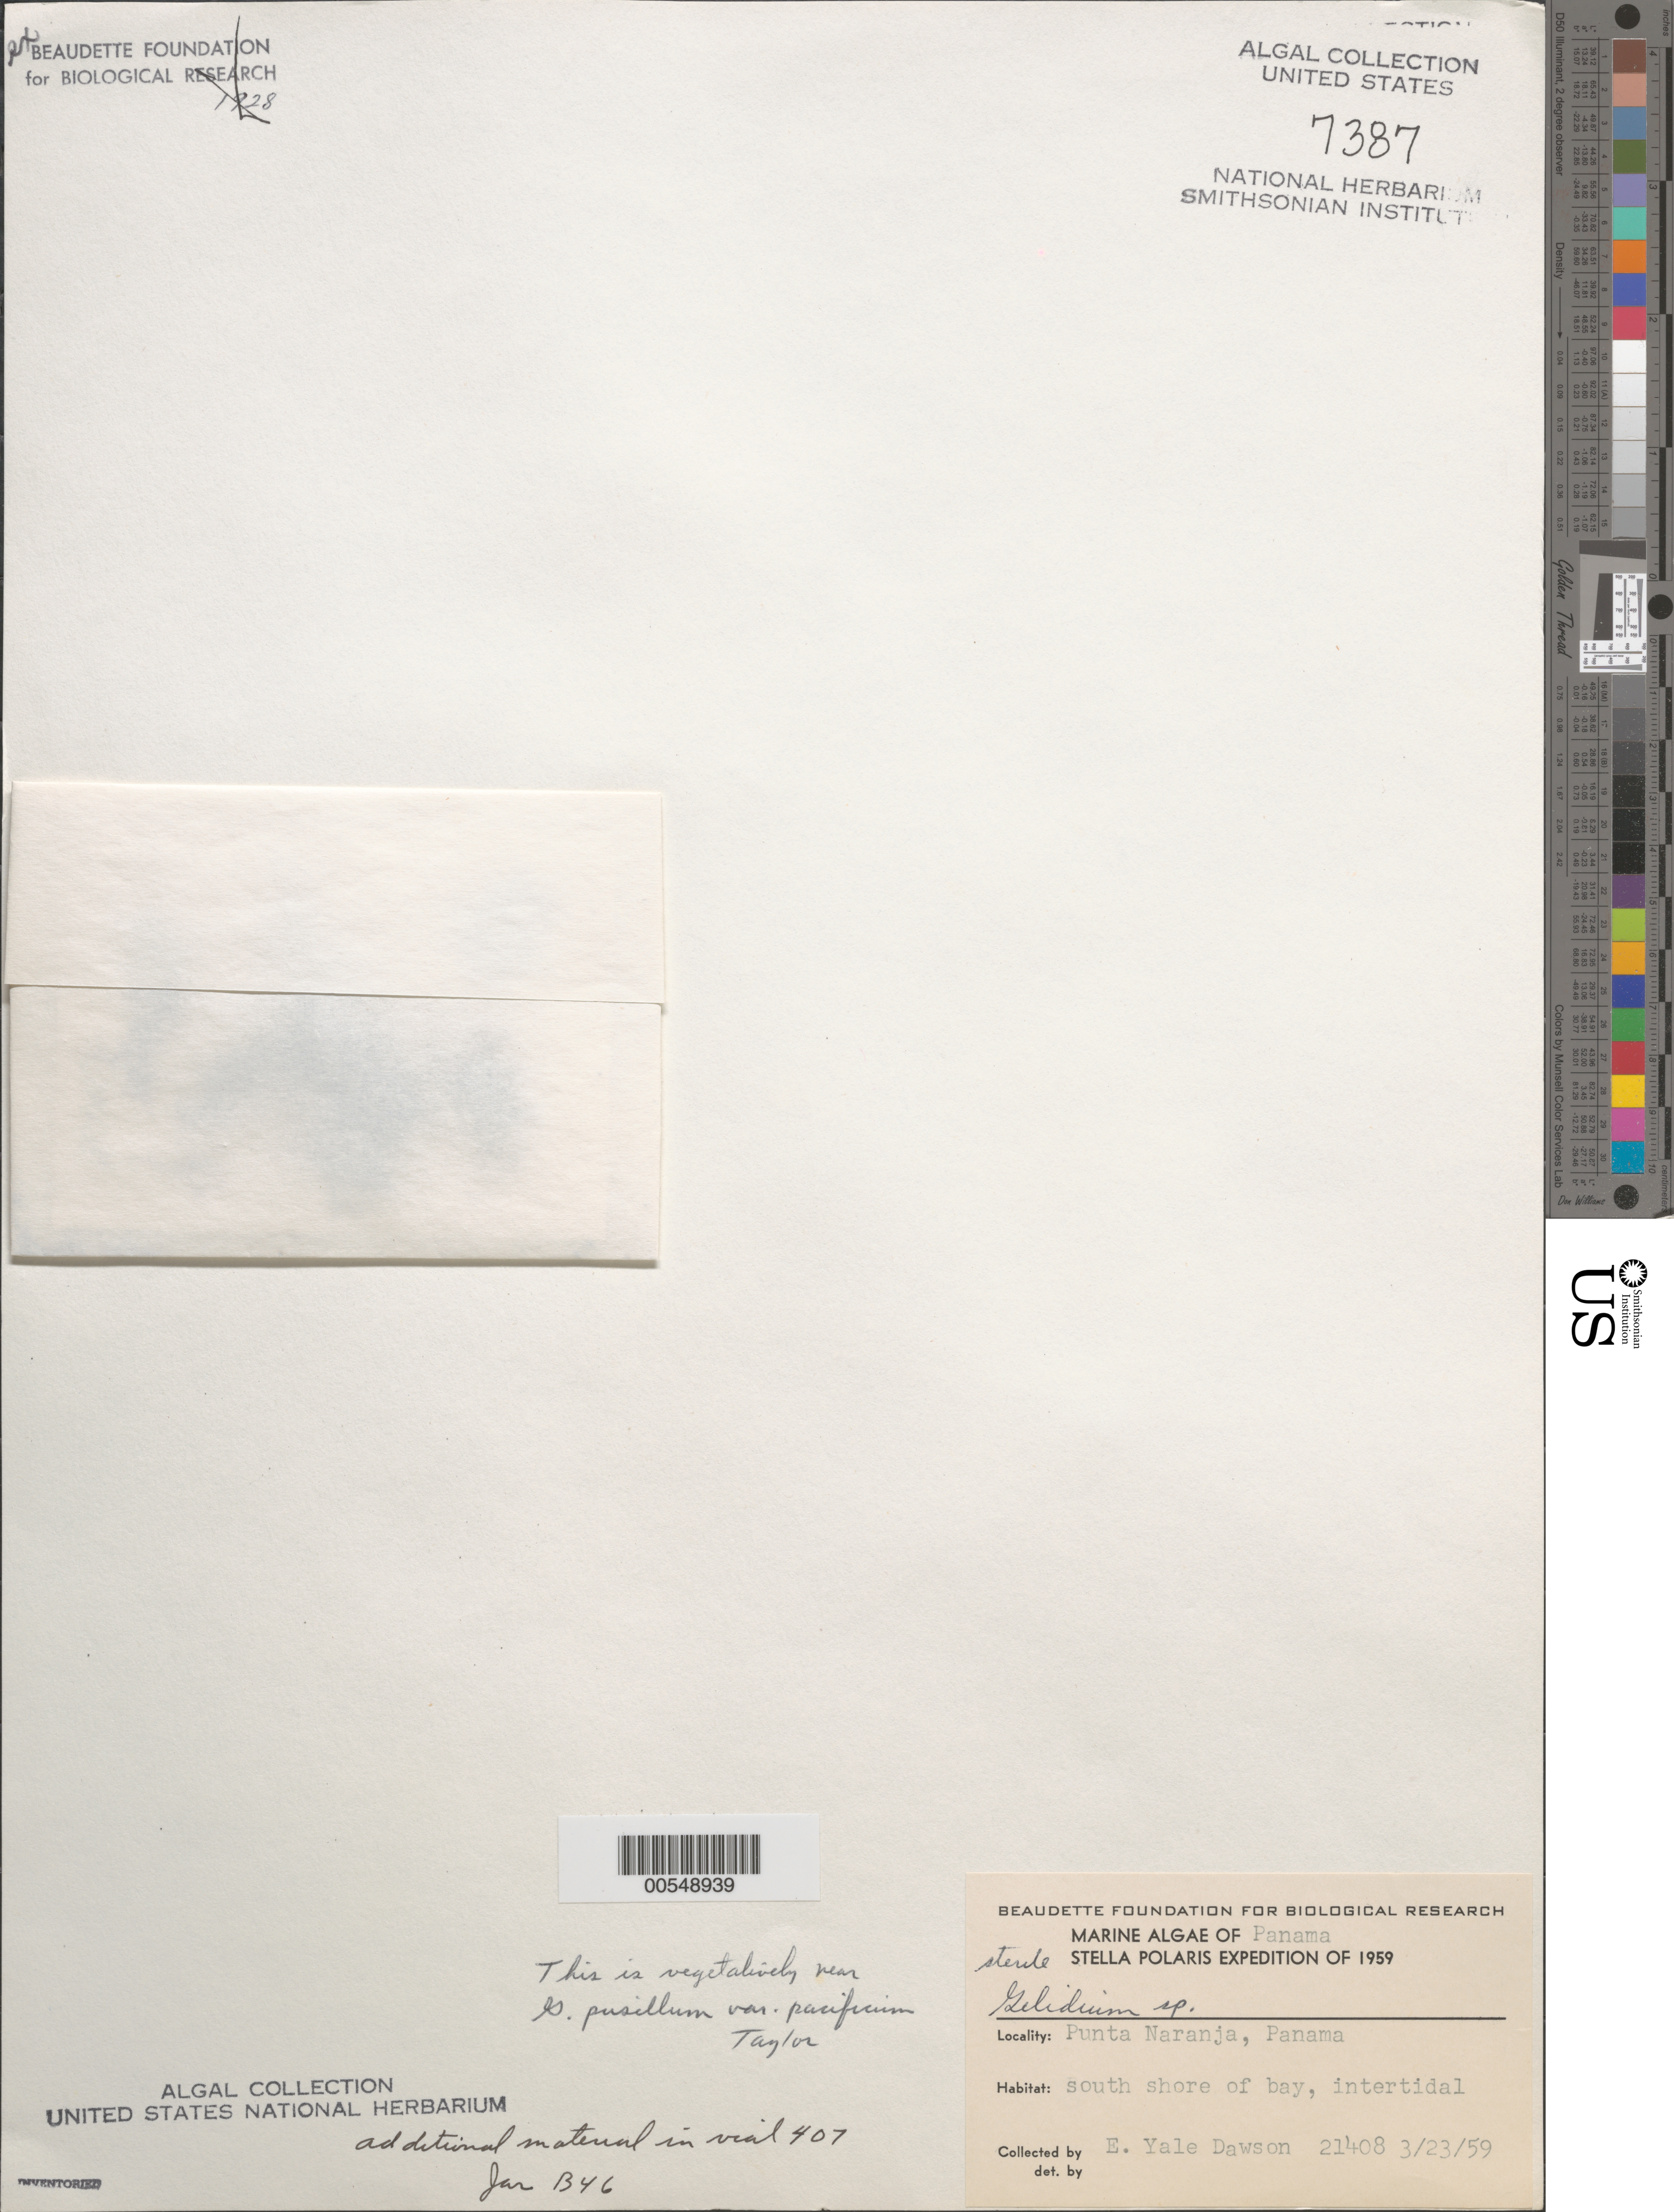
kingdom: Plantae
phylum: Rhodophyta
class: Florideophyceae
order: Gelidiales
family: Gelidiaceae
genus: Gelidium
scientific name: Gelidium sp.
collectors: E. Y. Dawson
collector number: EYD 21408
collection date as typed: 23 Mar 1959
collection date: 1959-03-23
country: Panama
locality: Punta Naranja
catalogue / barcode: US 7387